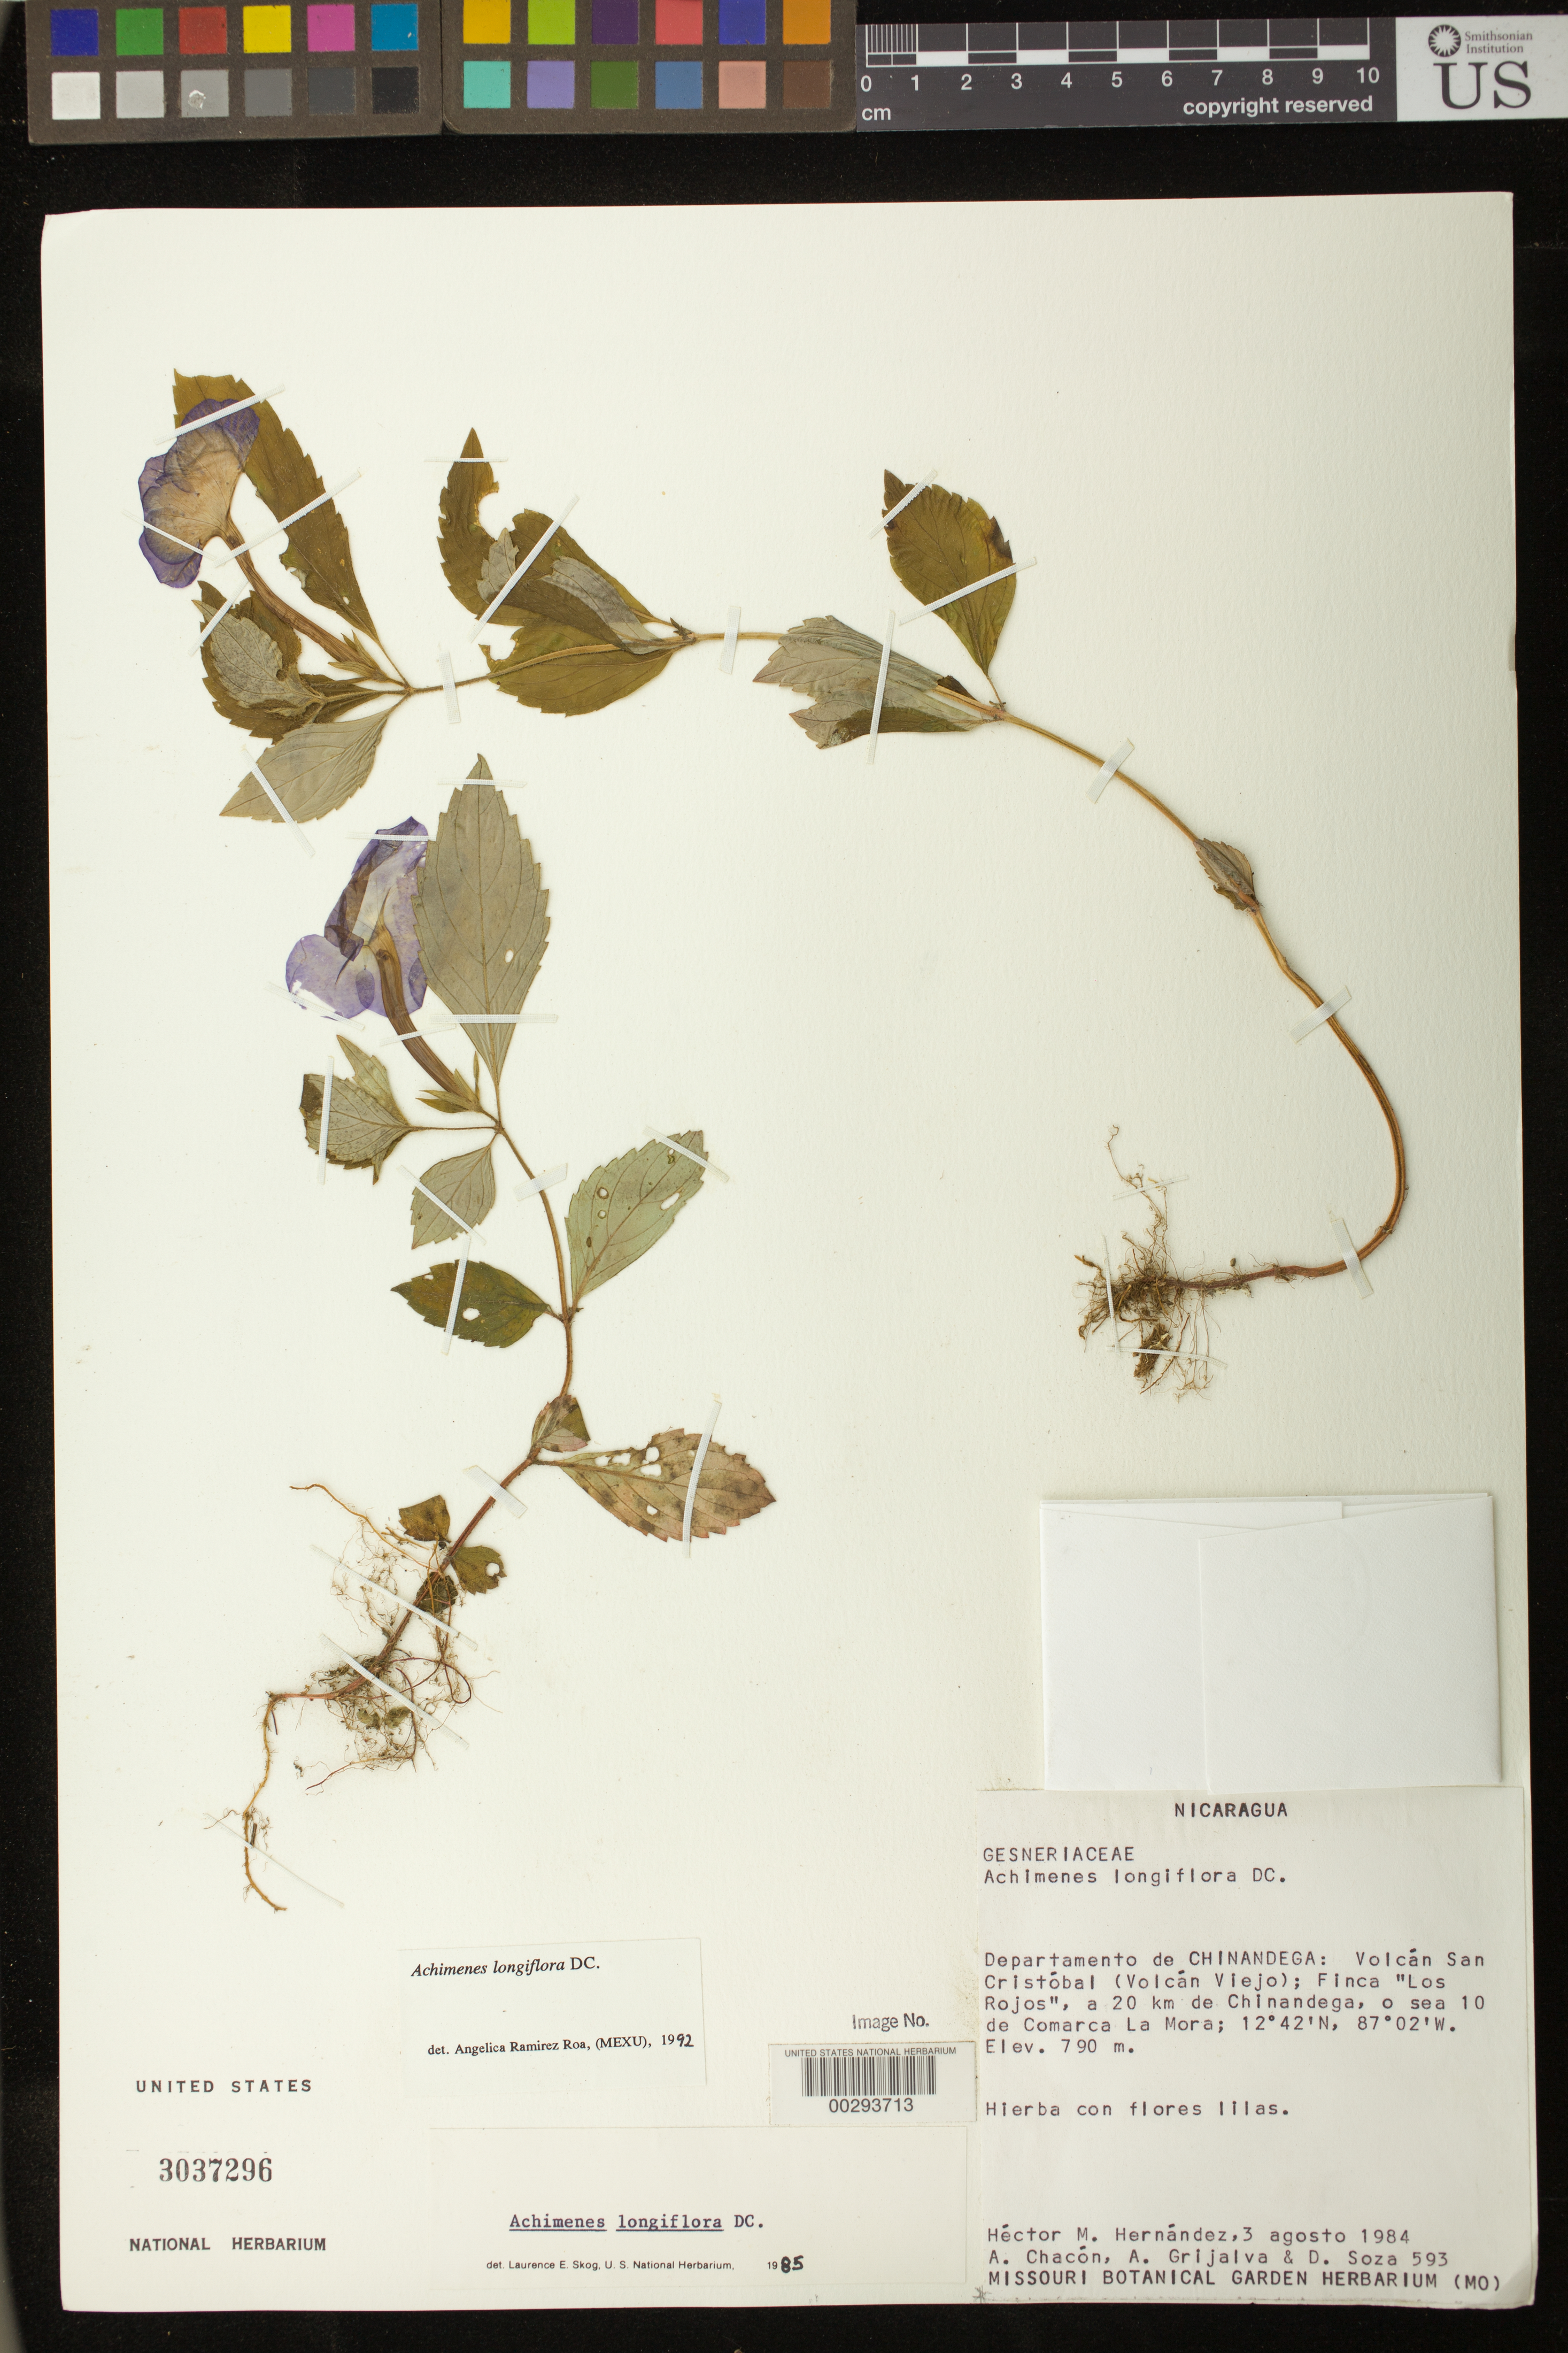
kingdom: Plantae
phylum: Tracheophyta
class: Magnoliopsida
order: Lamiales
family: Gesneriaceae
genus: Achimenes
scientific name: Achimenes longiflora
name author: DC.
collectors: H. M. Hernandez, A. Chacón, A. Grijalva P. & D. Soza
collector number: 593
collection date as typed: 03 Aug 1984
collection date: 1984-08-03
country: Nicaragua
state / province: Chinandega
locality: Volcan San Cristobal (Volcan Viejo), Finca "Los Rojos", 20 km from Chinandega, o sea 10de Comarca La Mora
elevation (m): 790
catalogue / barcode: US 3037296